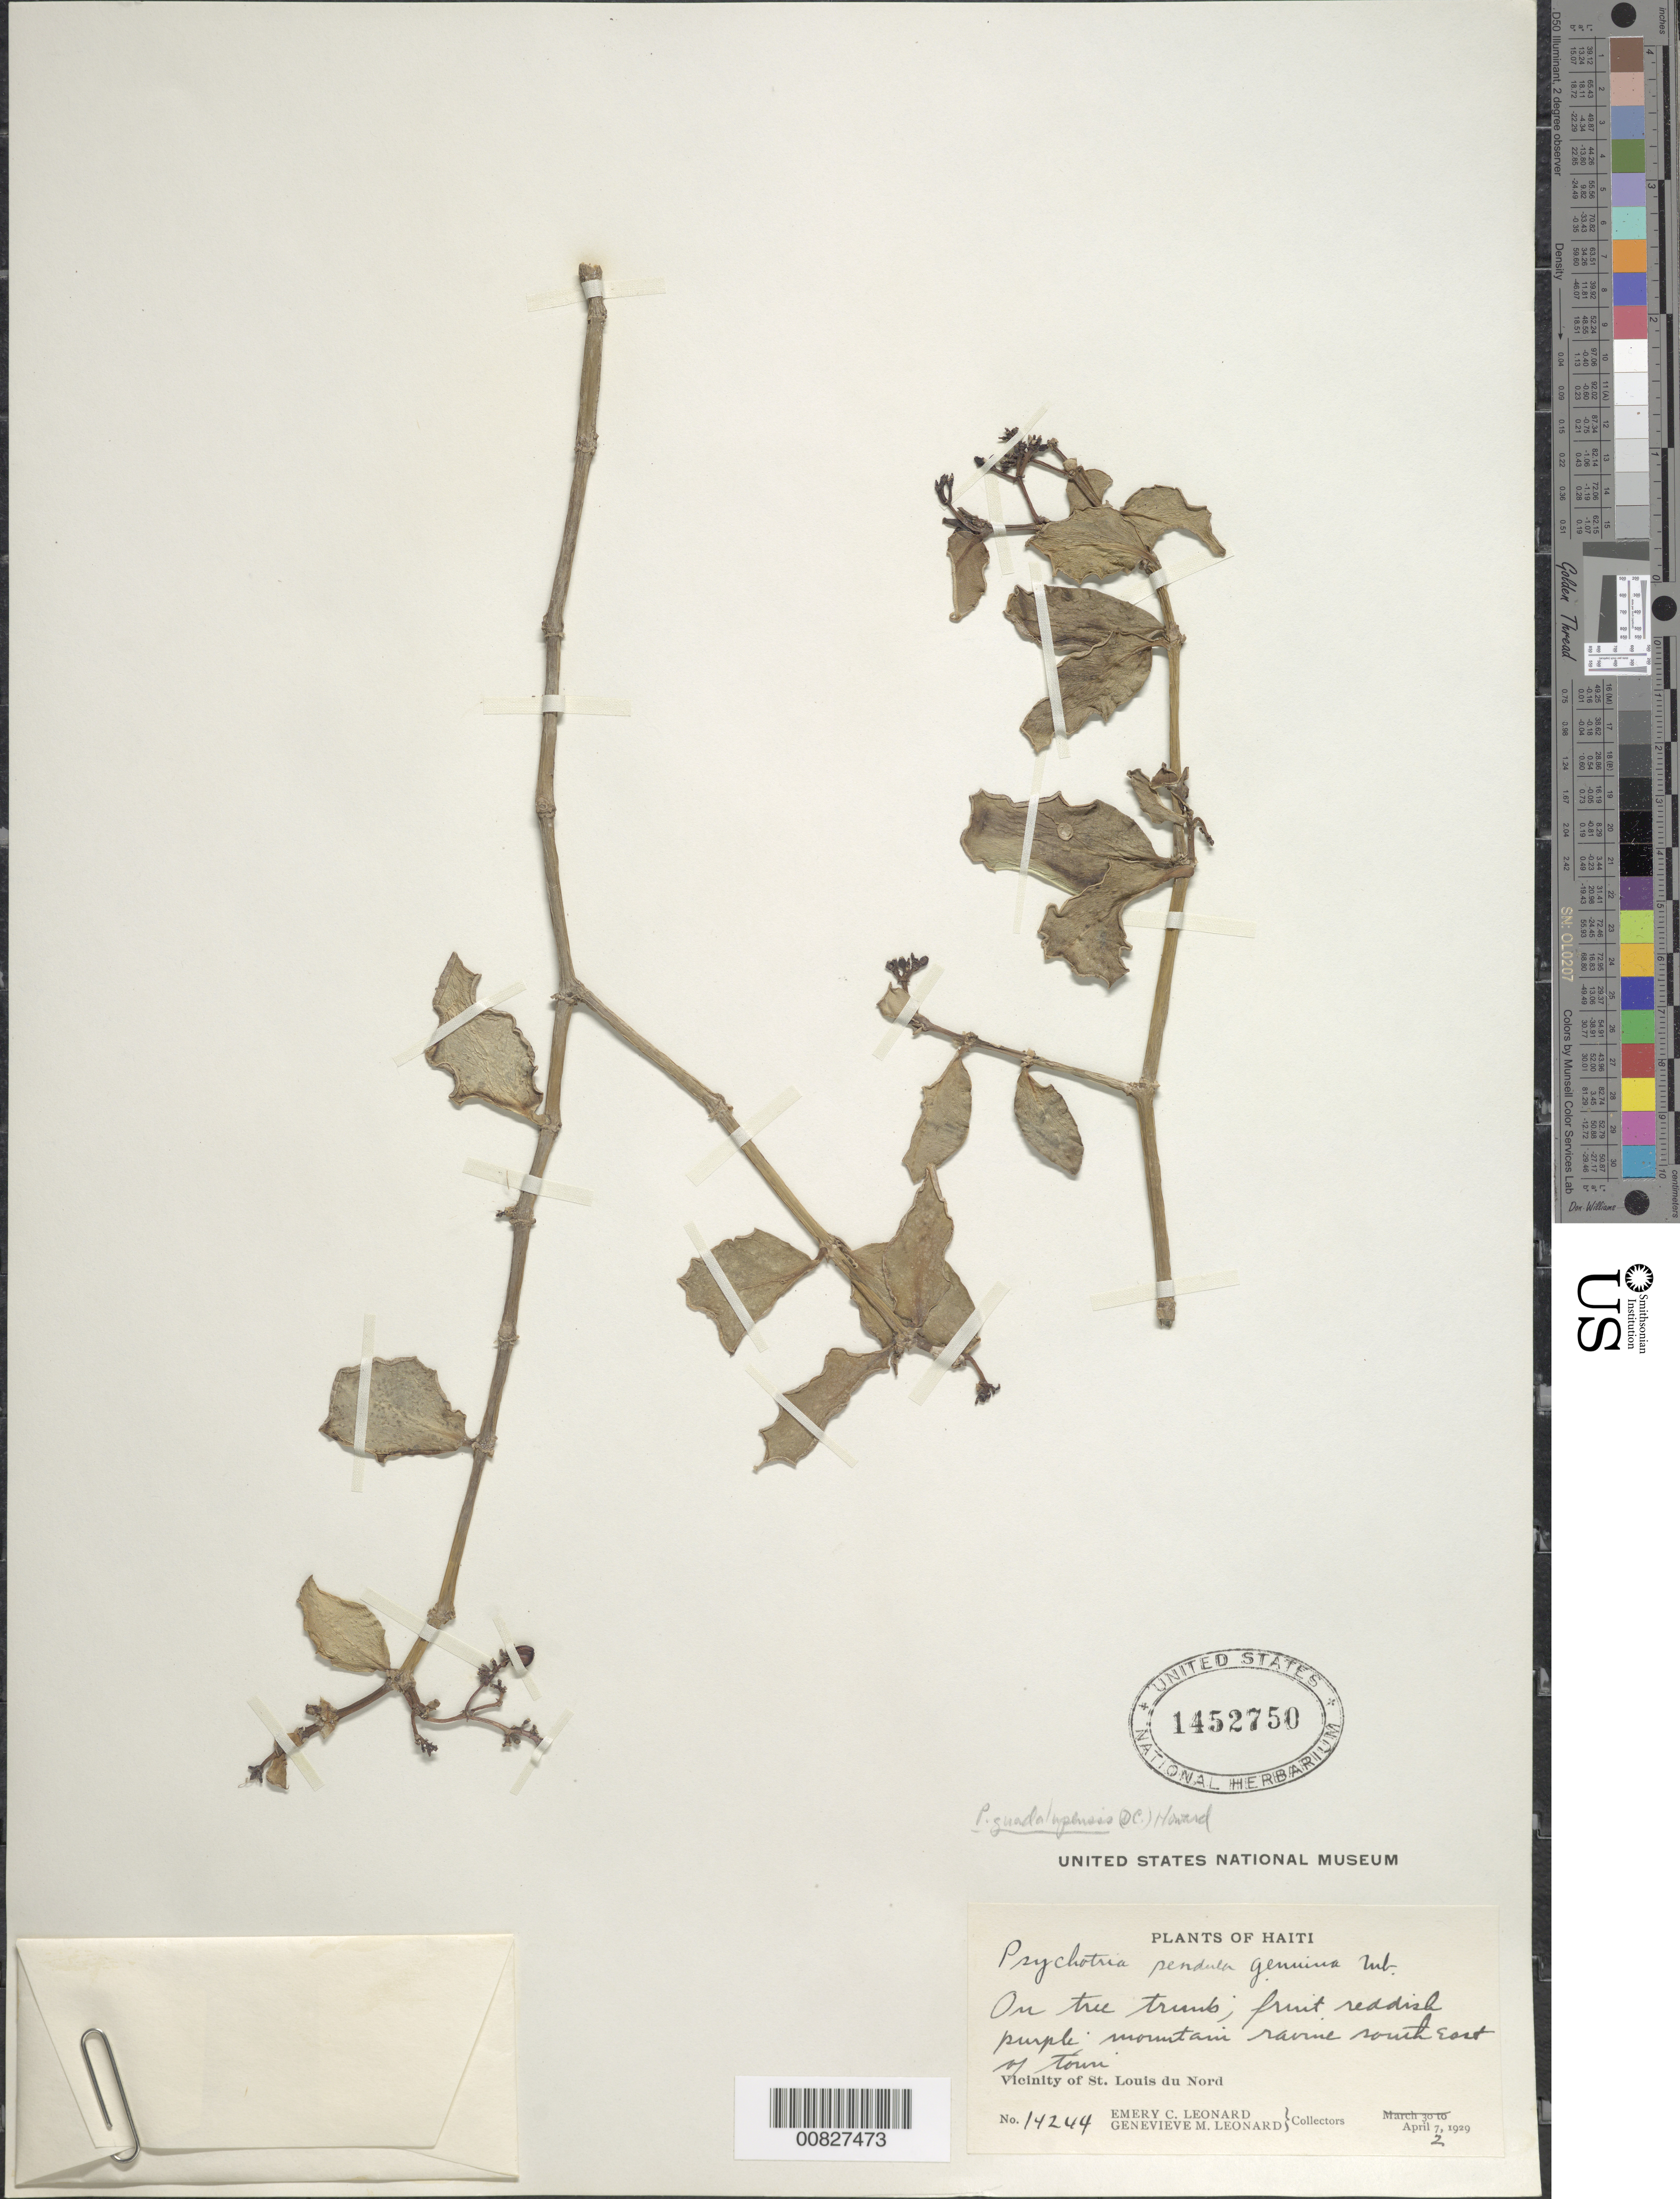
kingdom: Plantae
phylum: Tracheophyta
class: Magnoliopsida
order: Gentianales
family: Rubiaceae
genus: Notopleura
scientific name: Notopleura guadalupensis subsp. tetrapyrena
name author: (Urb.) C.M. Taylor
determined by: Nicolson, Dan H.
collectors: E. C. Leonard & G. M. Leonard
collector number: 14244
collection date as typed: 02 Apr 1929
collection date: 1929-04-02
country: Haiti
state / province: Nord-Ouest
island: Hispaniola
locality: Vicinity of St. Louis du Nord, SE of town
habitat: On tree trunks in mountain ravine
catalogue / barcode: US 1452750